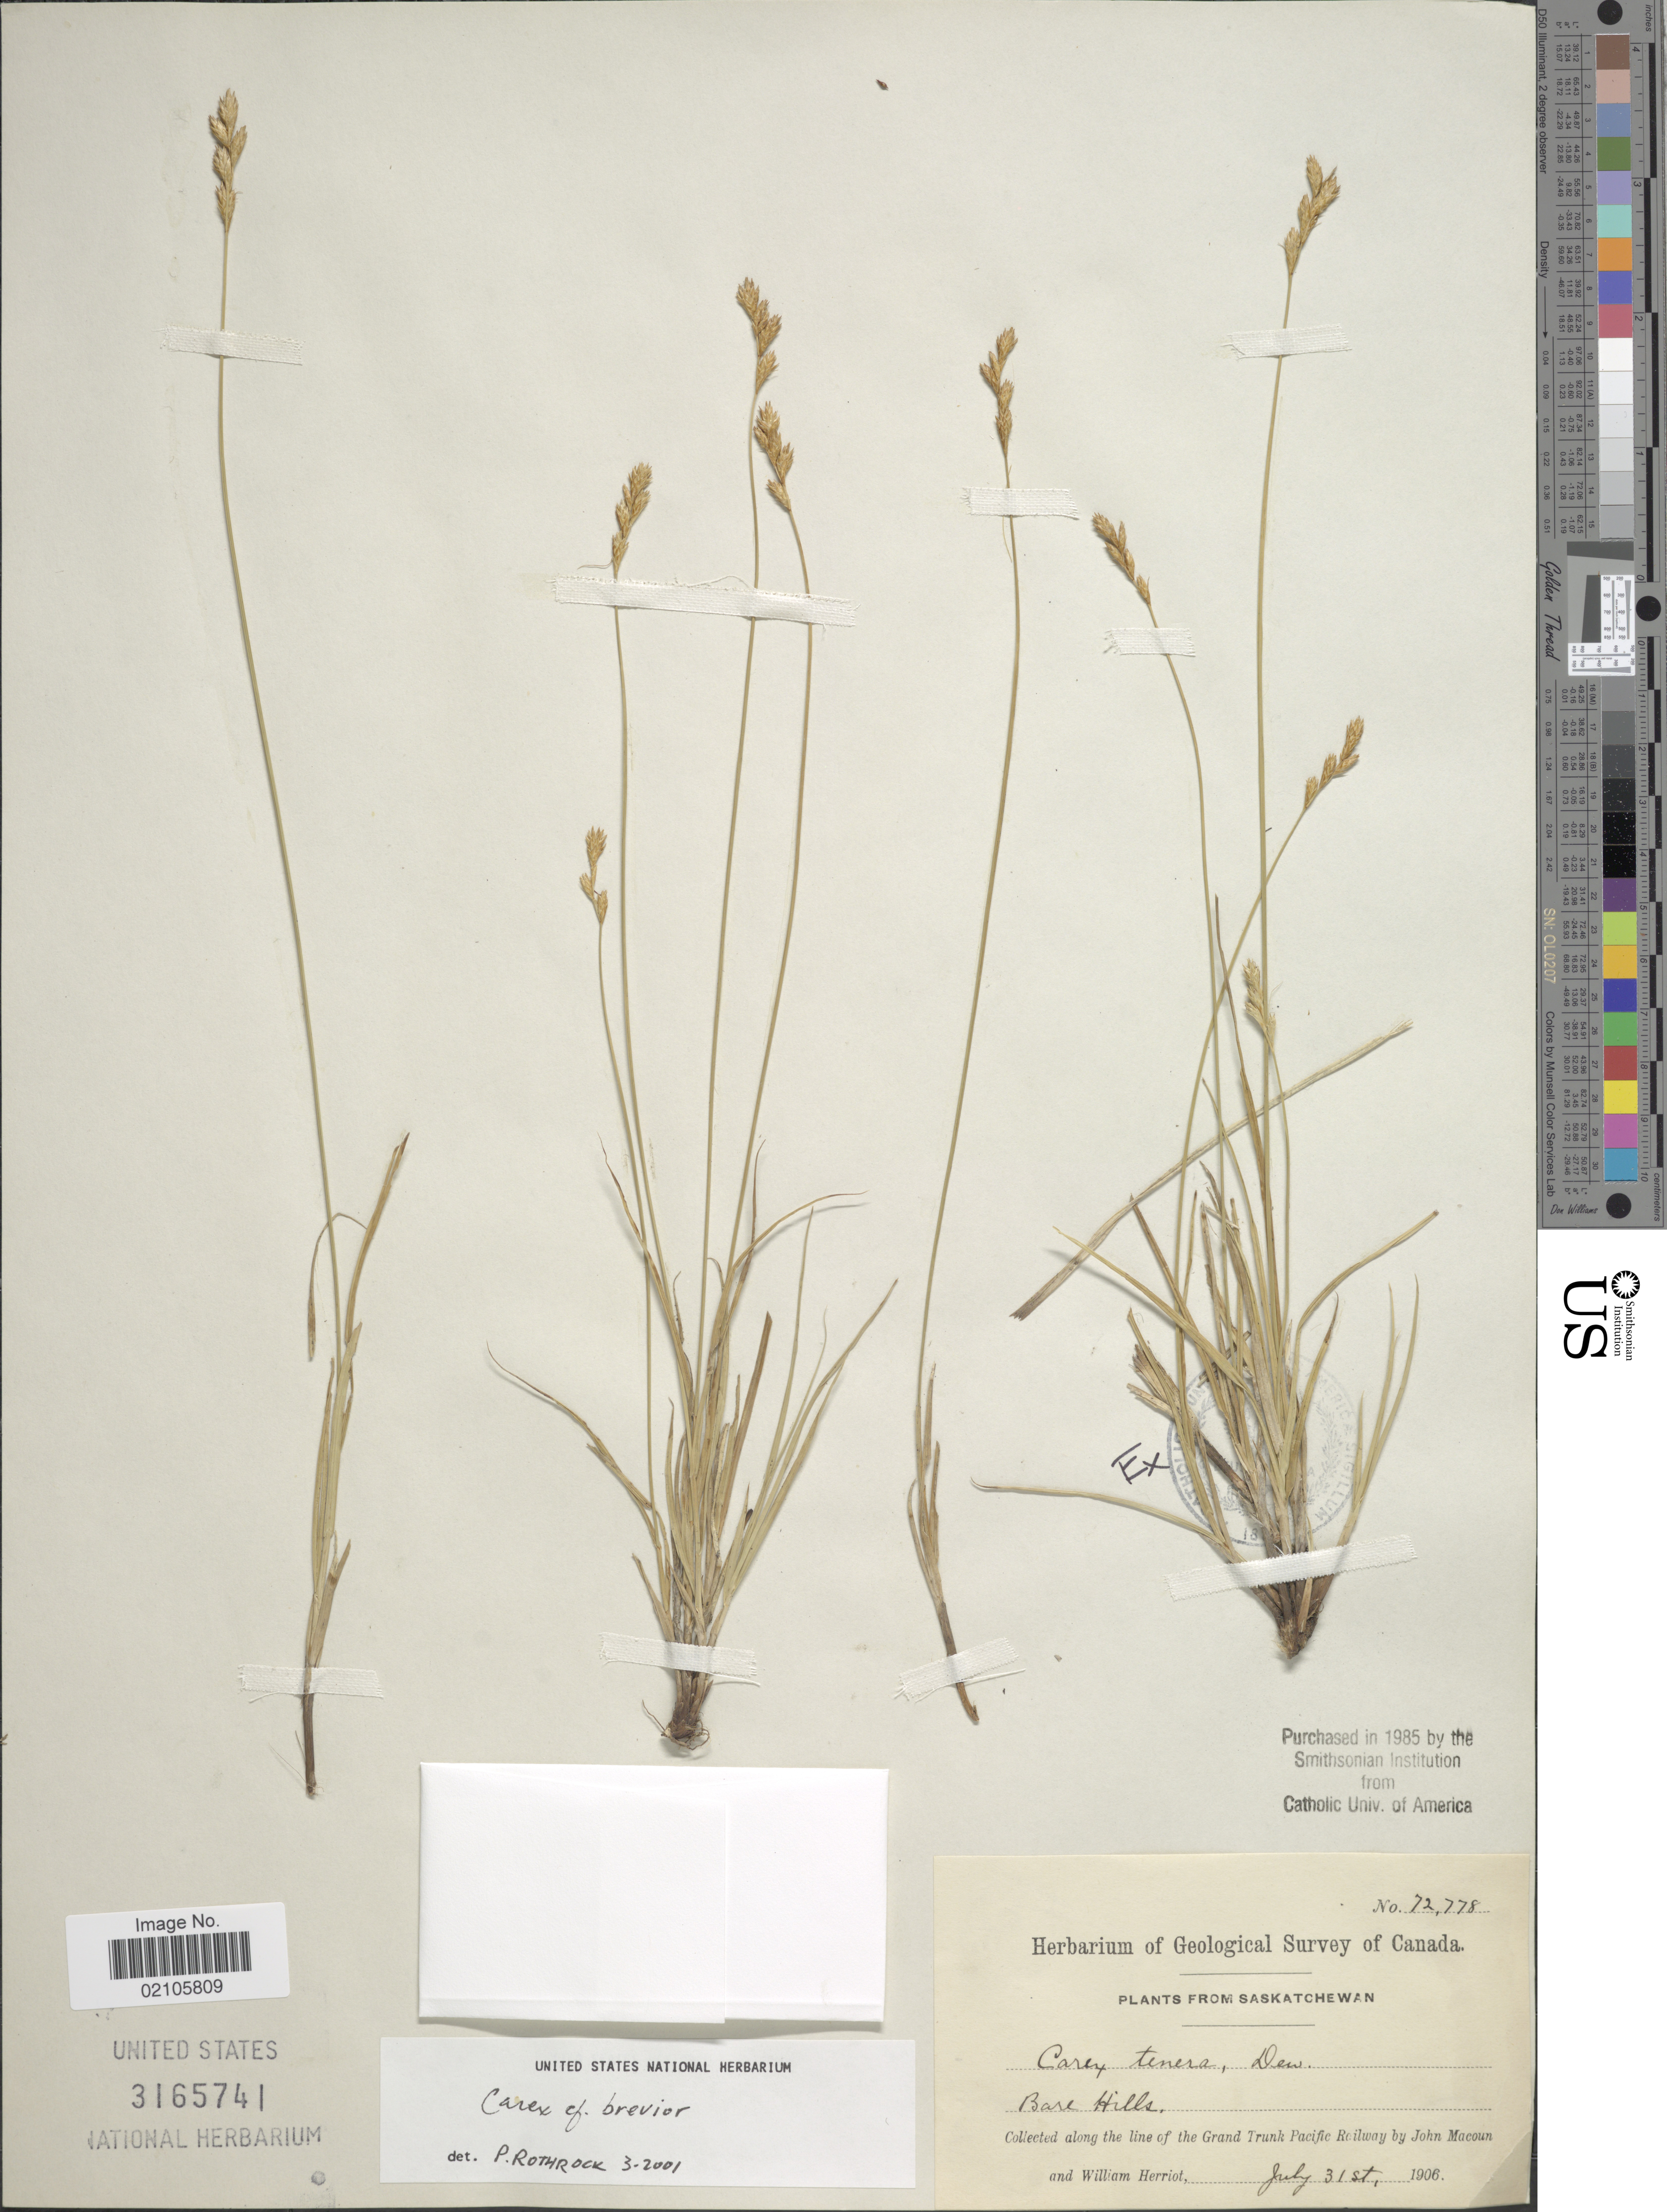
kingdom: Plantae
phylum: Tracheophyta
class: Liliopsida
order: Poales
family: Cyperaceae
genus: Carex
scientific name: Carex brevior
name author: (Dewey) Mack. ex Lunell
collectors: J. Macoun & W. Herriot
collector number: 72778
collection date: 1906-07-31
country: Canada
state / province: Saskatchewan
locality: Bare Hills, Along the line of the Grand Trunk Pacific Railway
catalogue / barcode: US 3165741